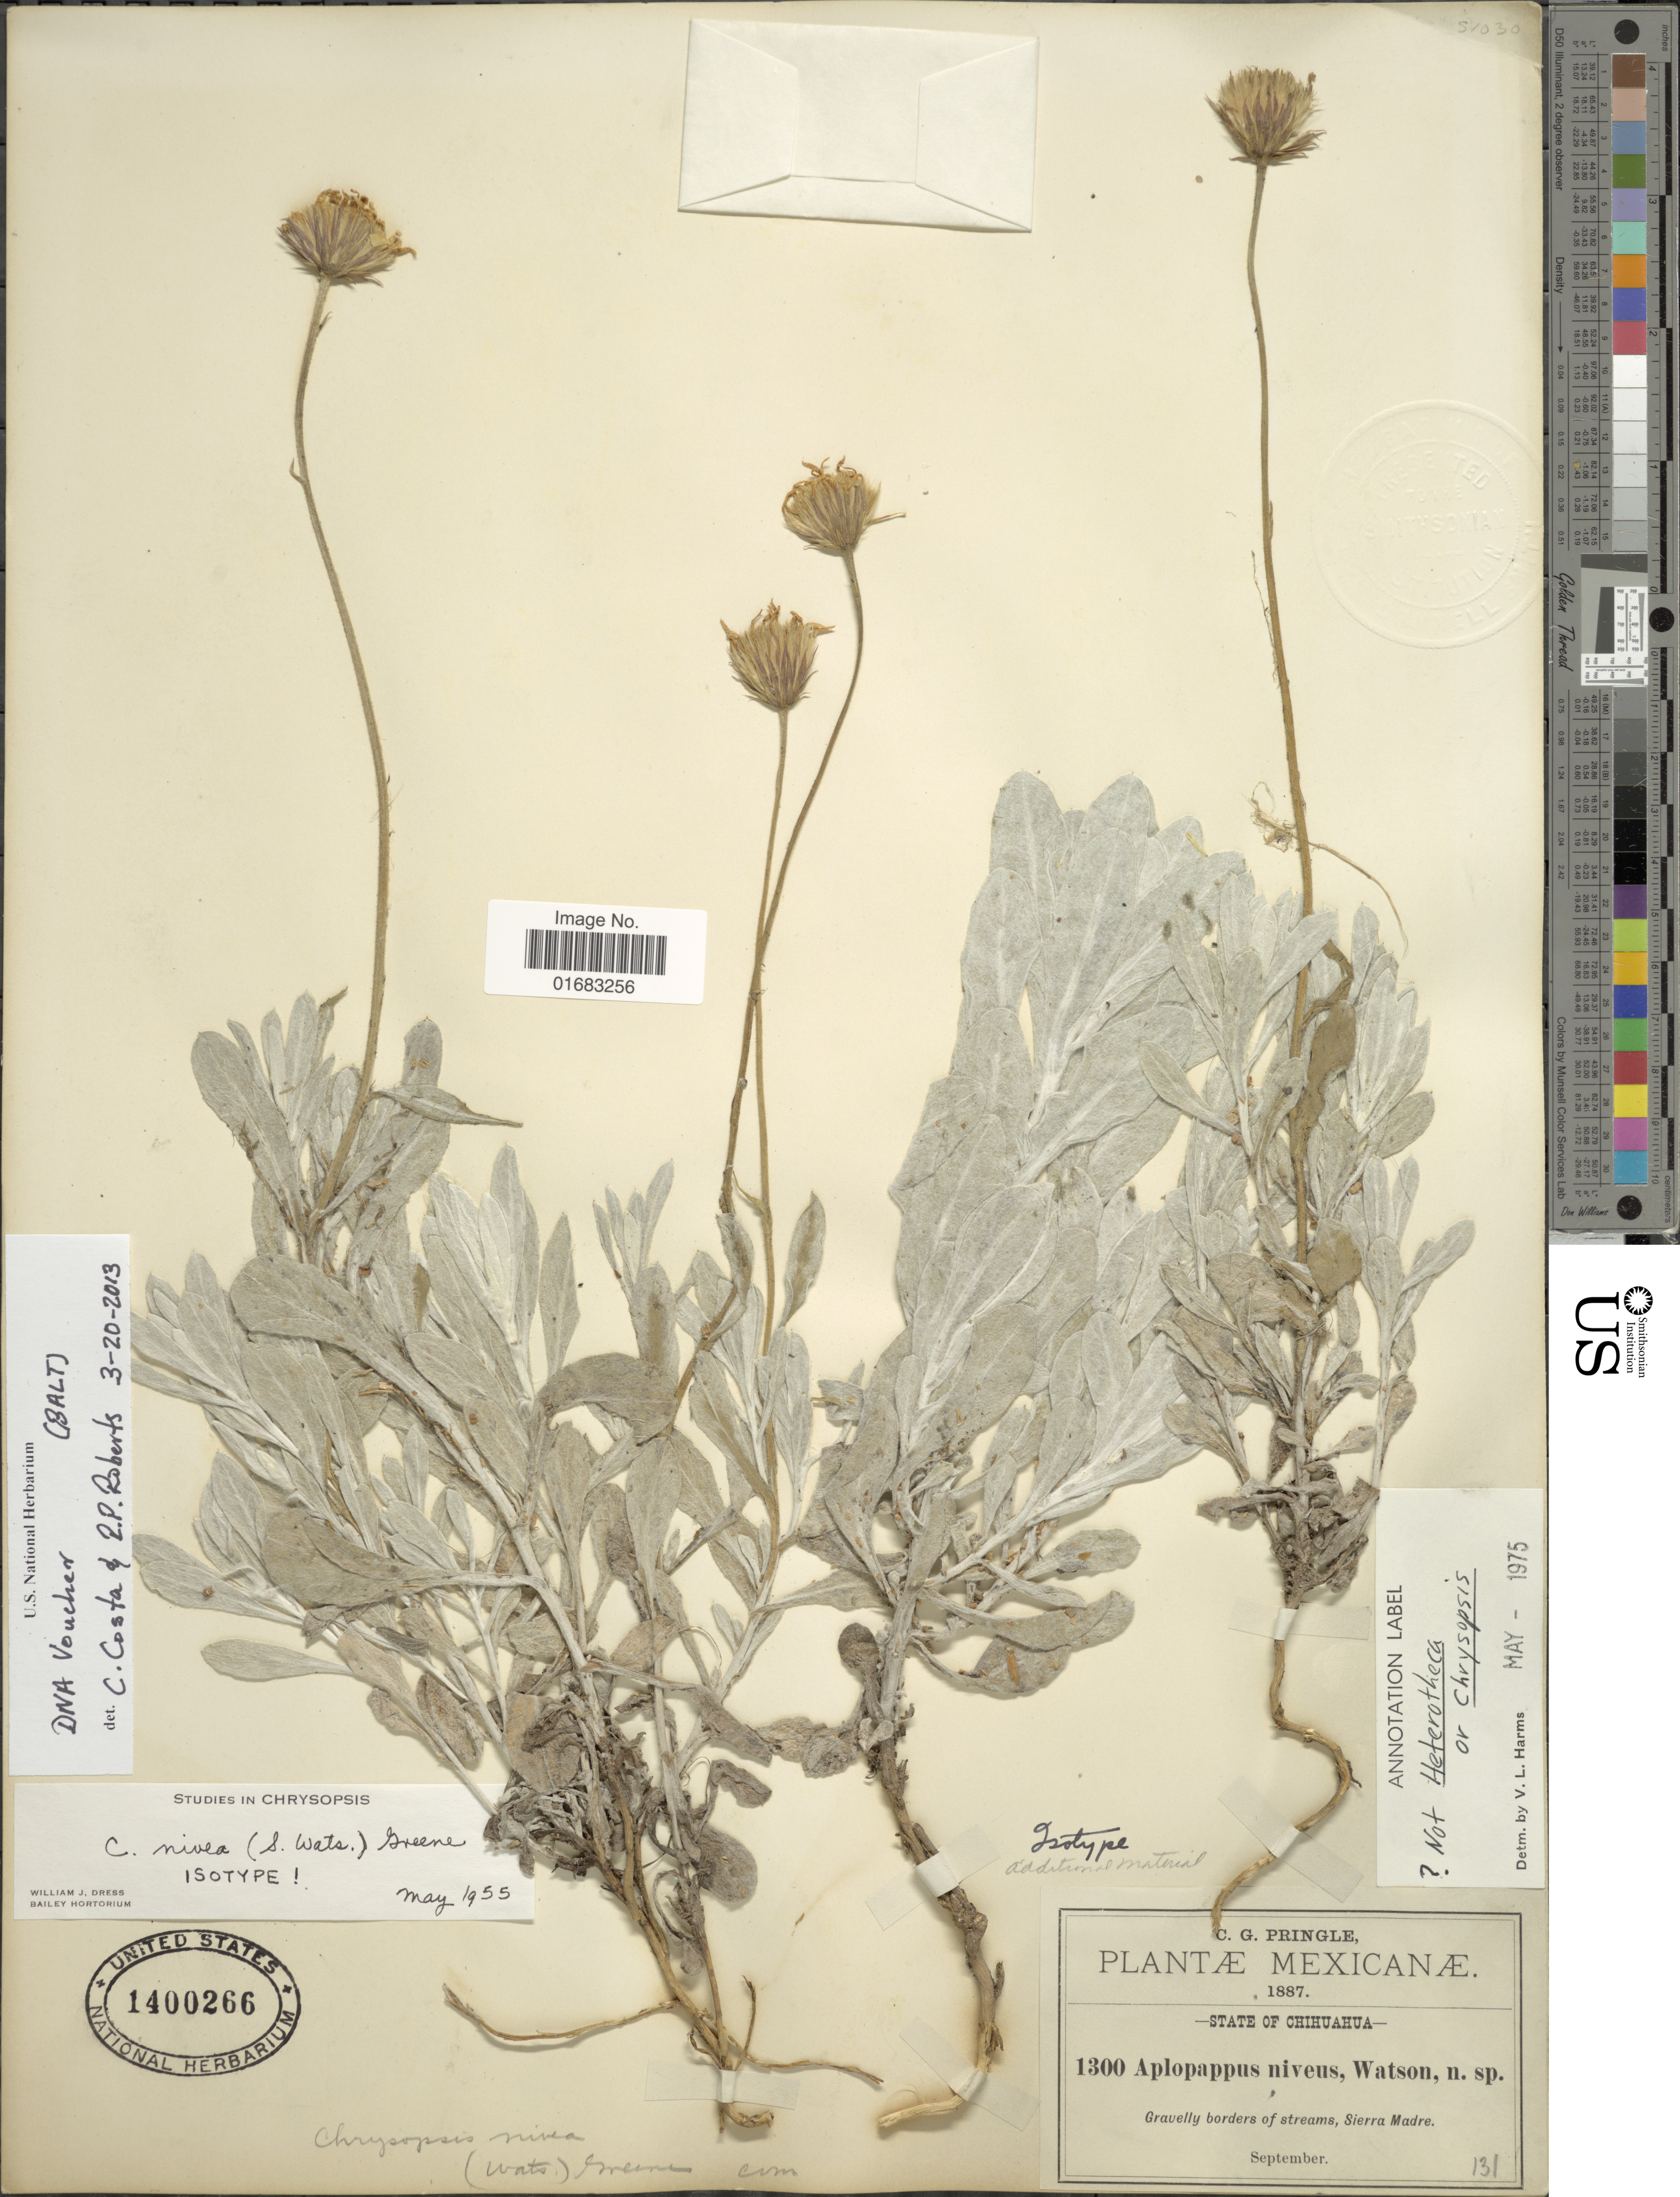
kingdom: Plantae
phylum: Tracheophyta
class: Magnoliopsida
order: Asterales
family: Asteraceae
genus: Heterotheca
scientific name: Heterotheca nivea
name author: (S. Watson) Greene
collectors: C. G. Pringle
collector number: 1300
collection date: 1887-09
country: Mexico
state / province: Chihuahua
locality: State of Chihuahua. Gravelly borders of streams, Sierra Madre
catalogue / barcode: US 1400266